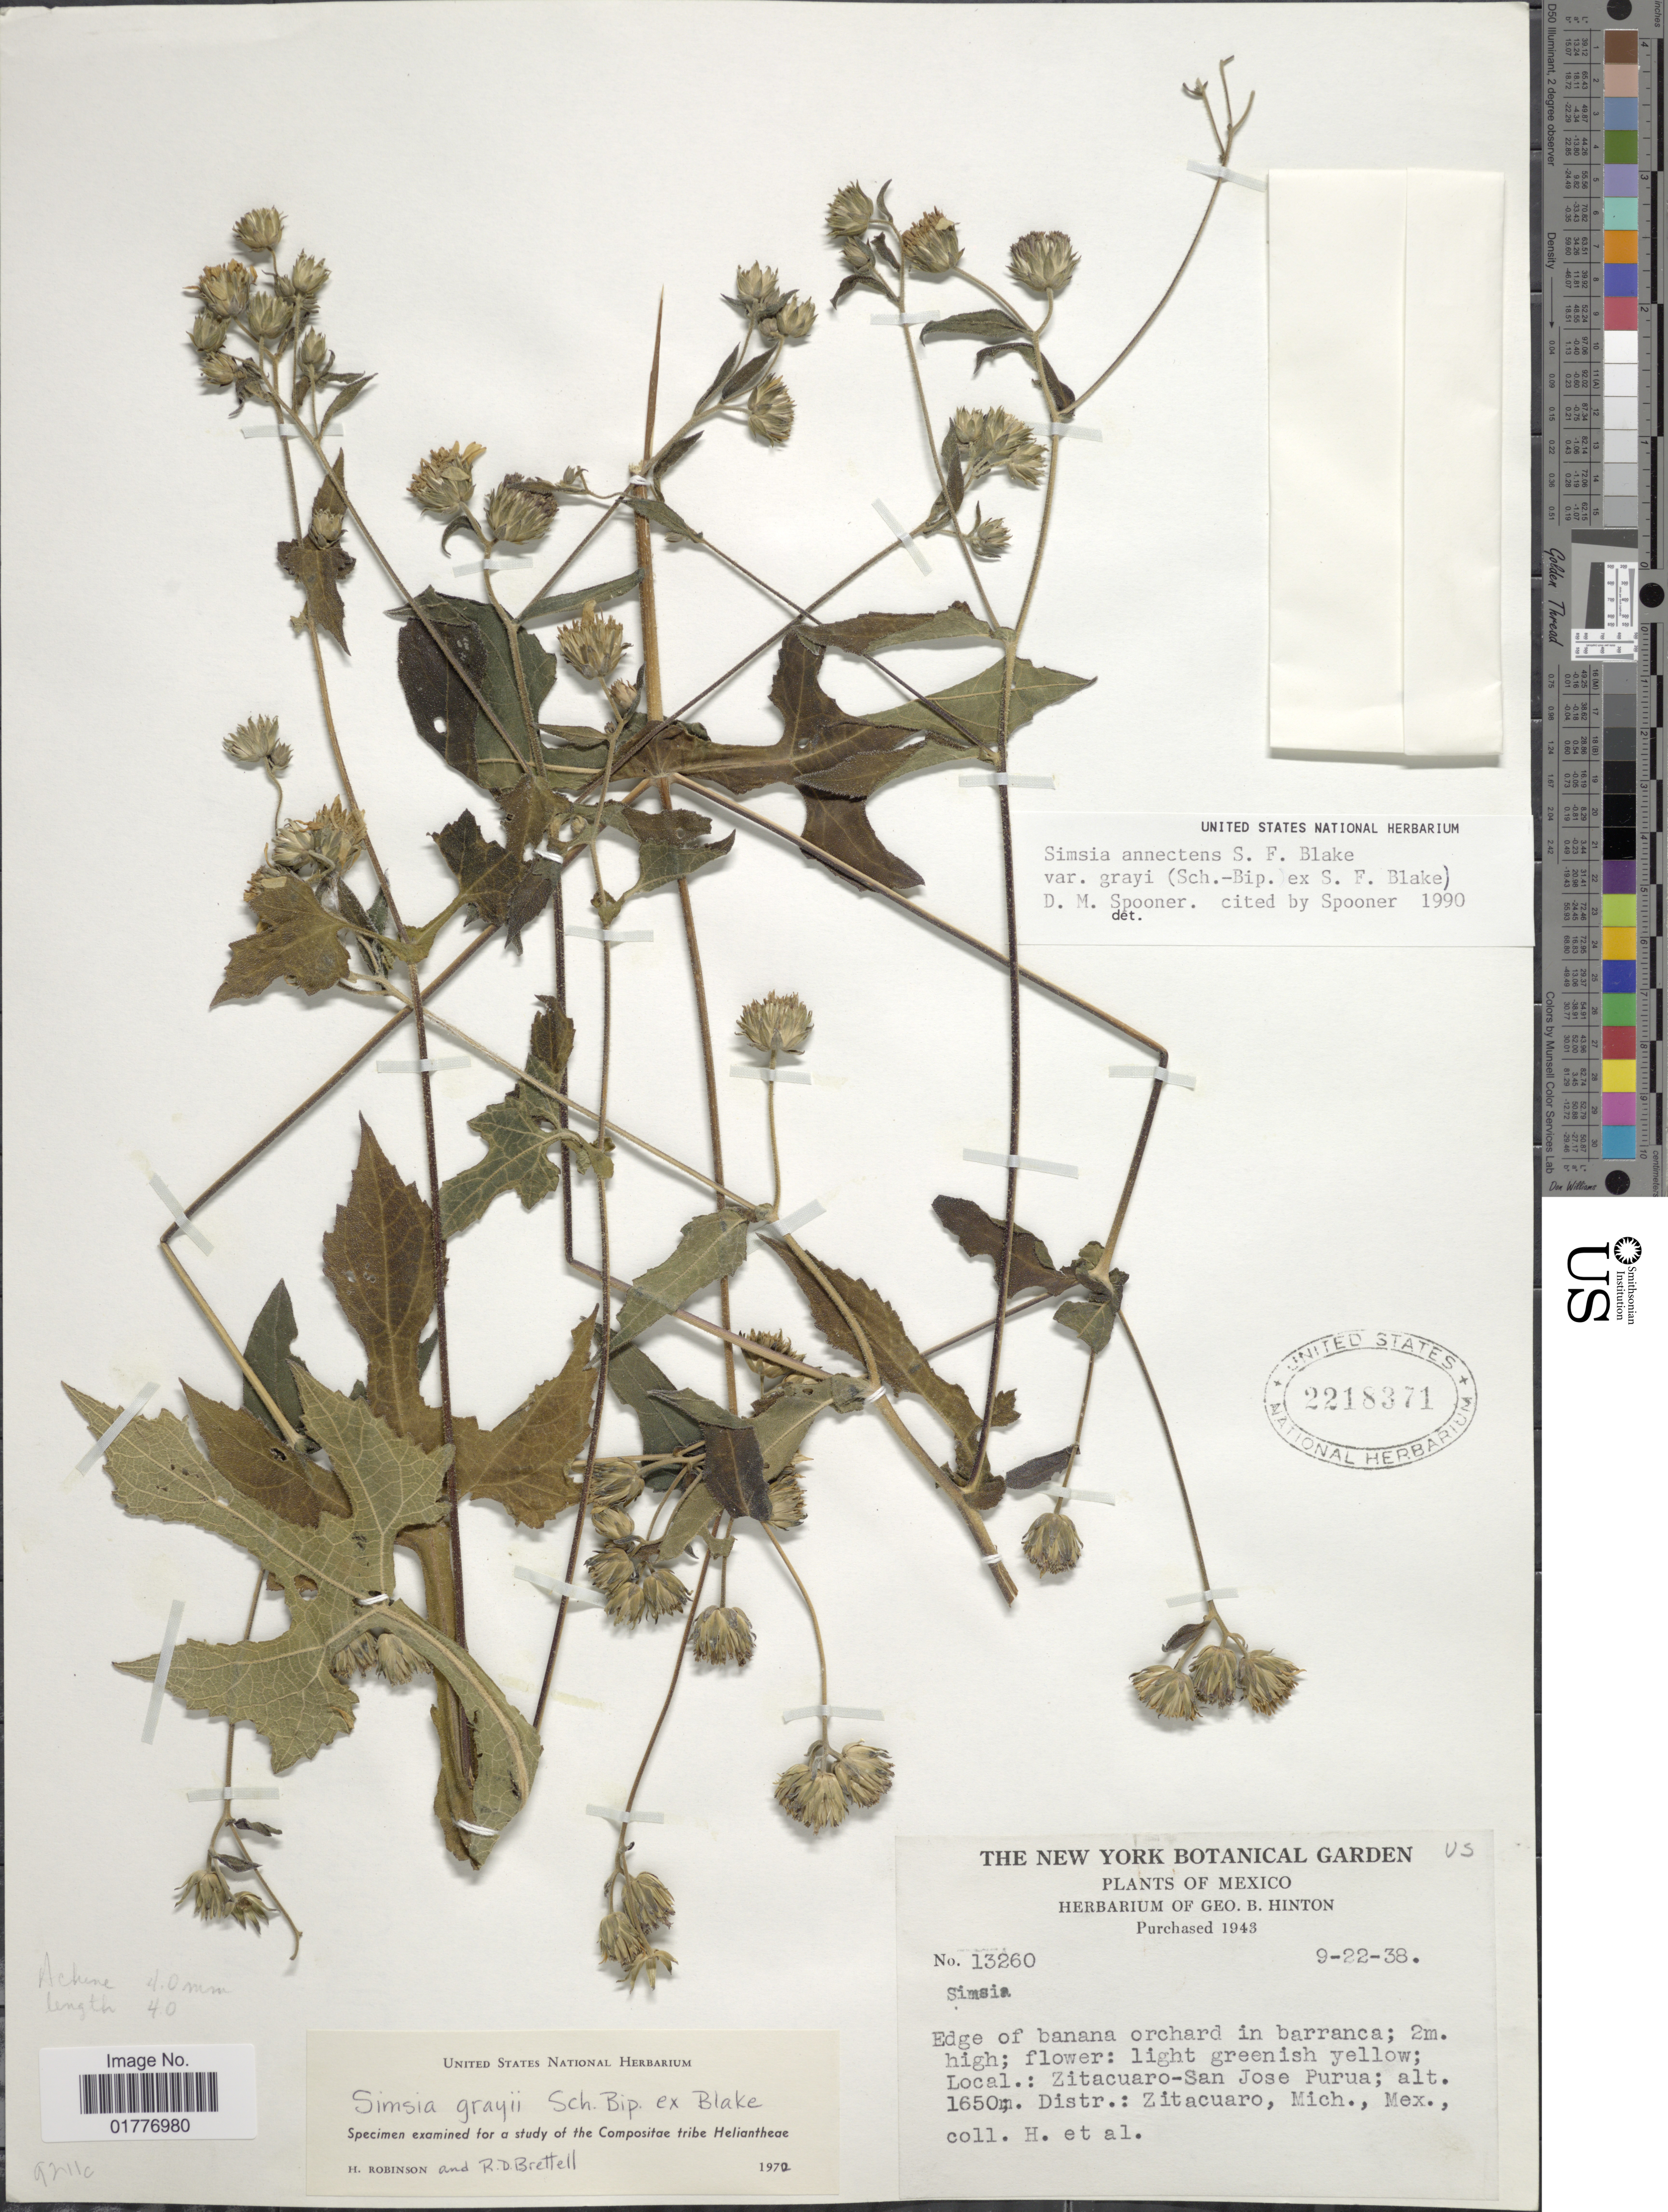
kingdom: Plantae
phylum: Tracheophyta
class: Magnoliopsida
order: Asterales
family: Asteraceae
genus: Simsia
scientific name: Simsia grayi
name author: Sch. Bip. in S.F. Blake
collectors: G. B. Hinton & et al.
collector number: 13260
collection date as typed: Transcribed d/m/y: 22/9/38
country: Mexico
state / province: Michoacán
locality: Zitacuaro-San Jose Purua, Distr.: Zitacuaro. Mich., Mex.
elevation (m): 1650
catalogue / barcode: US 2218371